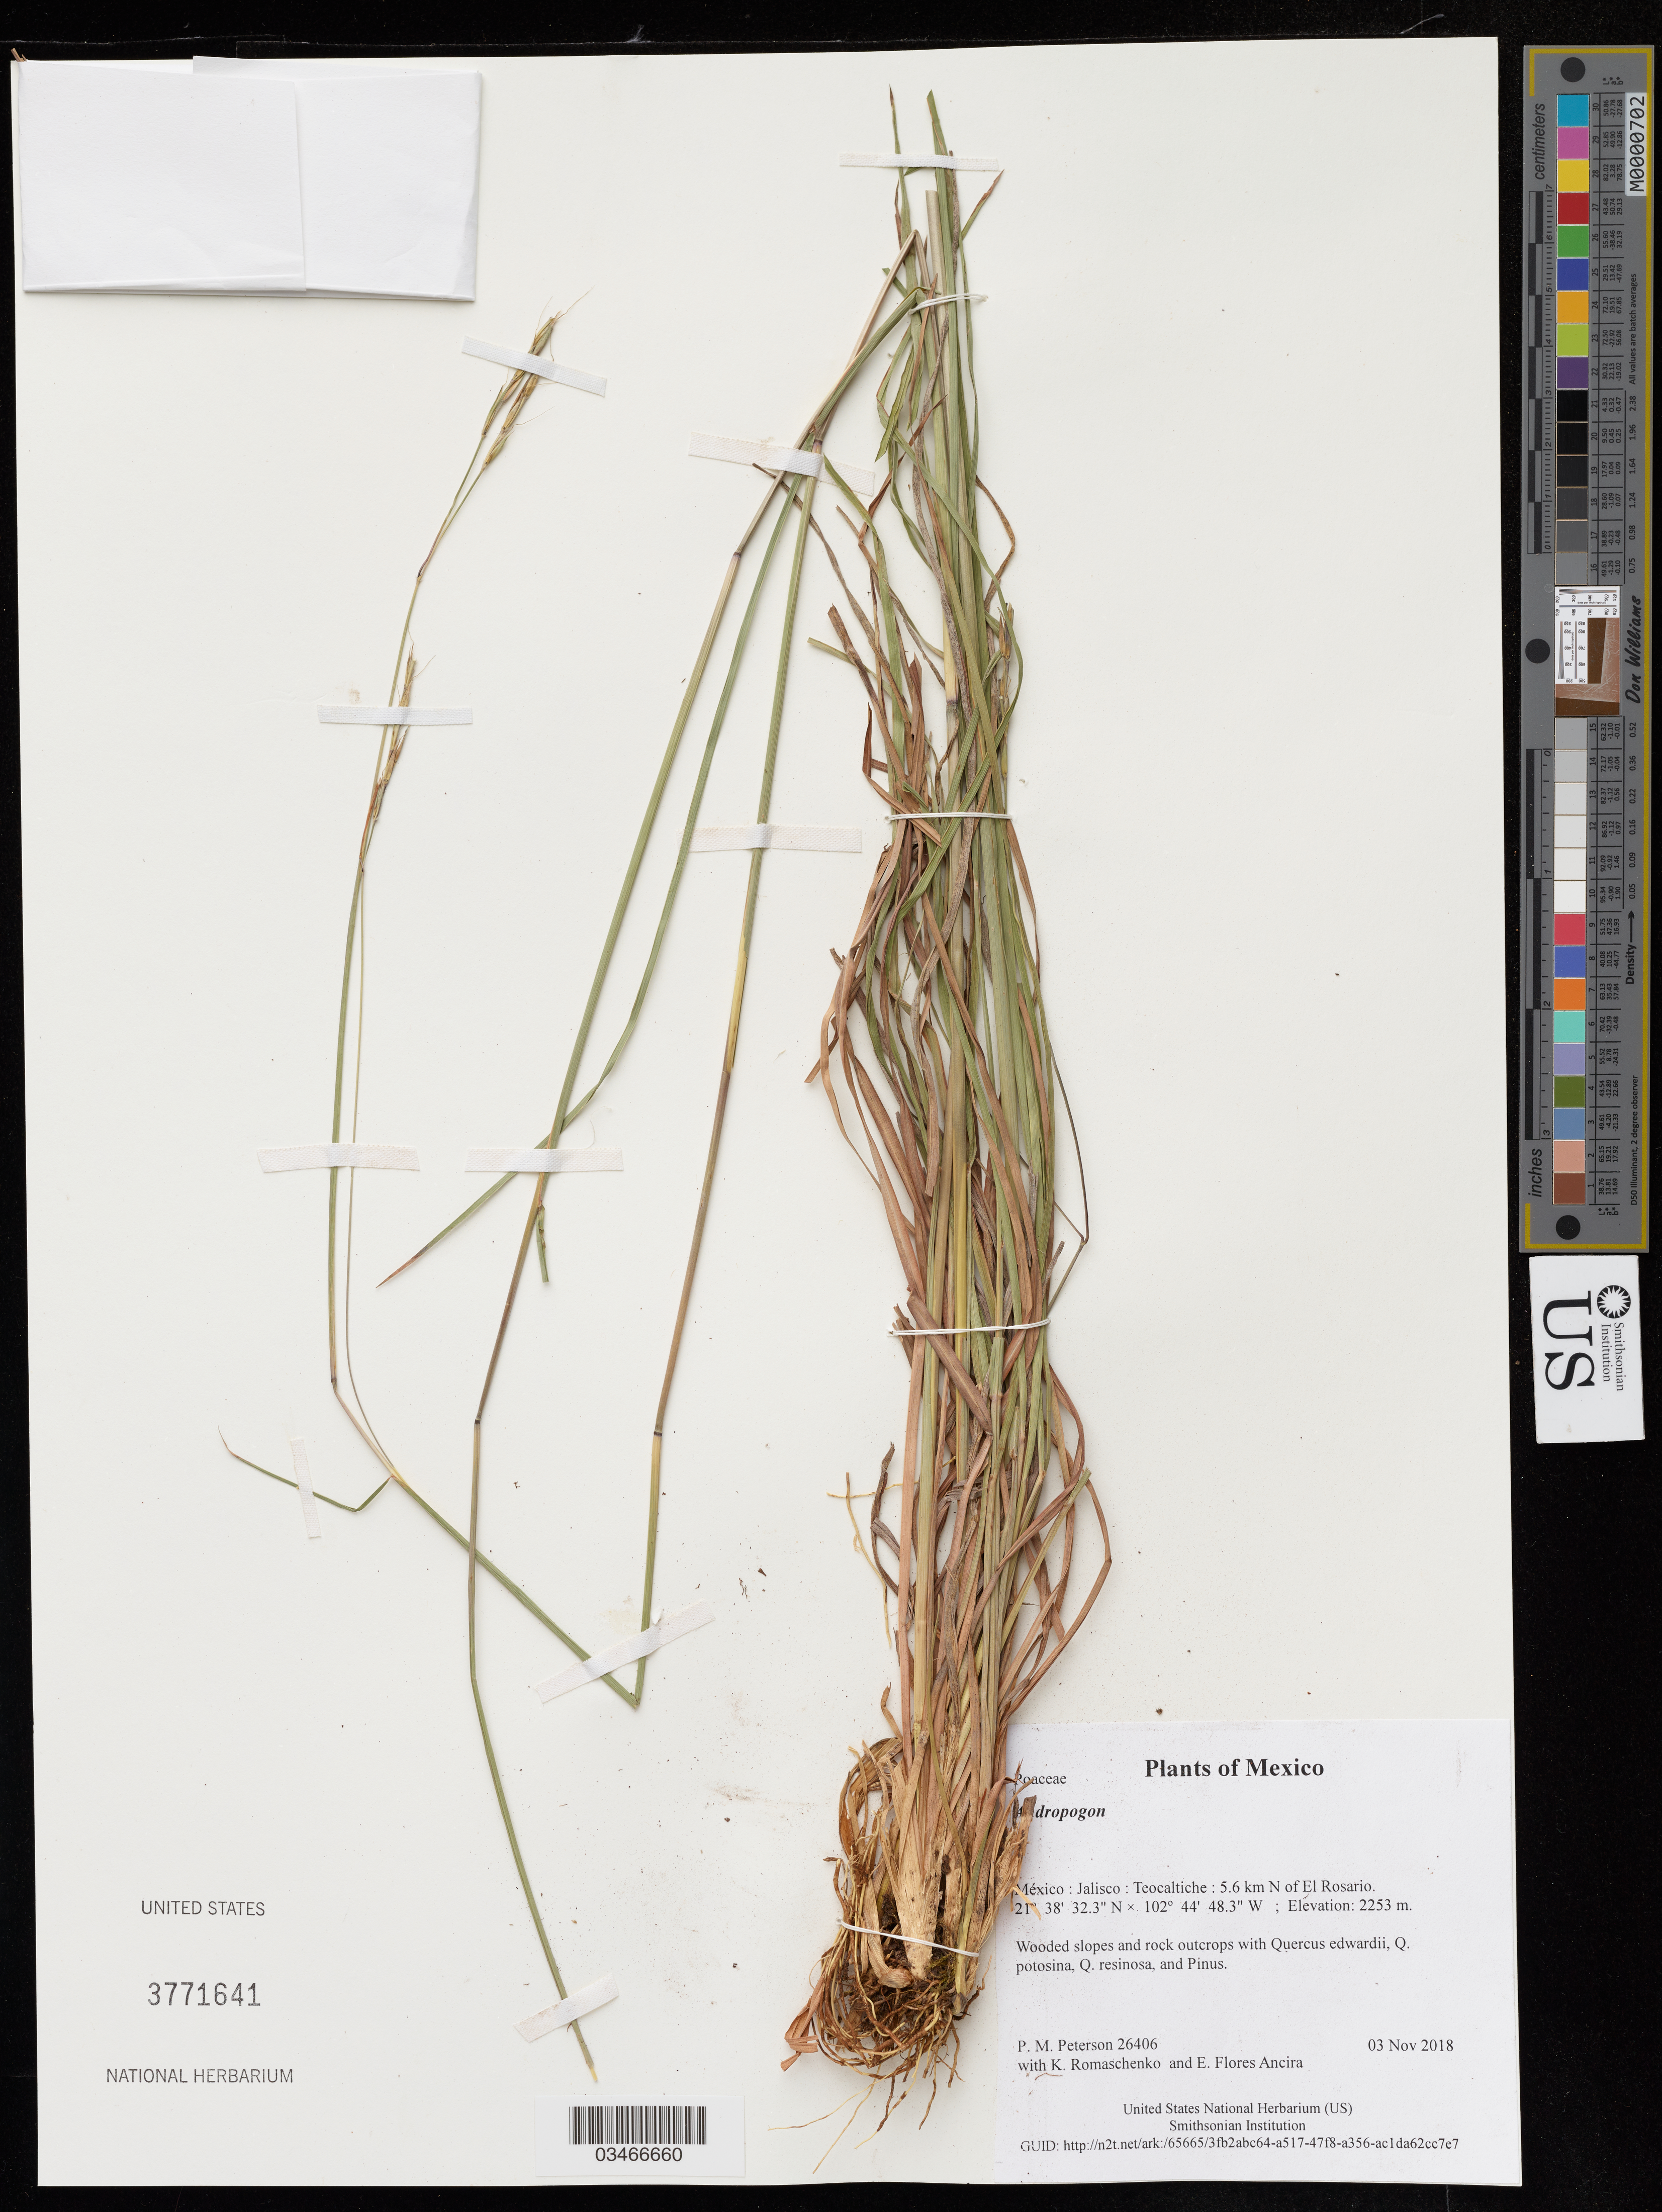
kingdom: Plantae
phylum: Tracheophyta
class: Liliopsida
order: Poales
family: Poaceae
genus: Andropogon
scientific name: Andropogon sp.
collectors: P. M. Peterson, K. Romaschenko & E. Flores Ancira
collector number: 26406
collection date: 2018-11-03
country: México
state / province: Jalisco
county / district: Teocaltiche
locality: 5.6 km N of El Rosario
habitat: Wooded slopes and rock outcrops with Quercus edwardii, Q. potosina, Q. resinosa, and Pinus.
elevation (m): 2253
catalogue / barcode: US 3771641